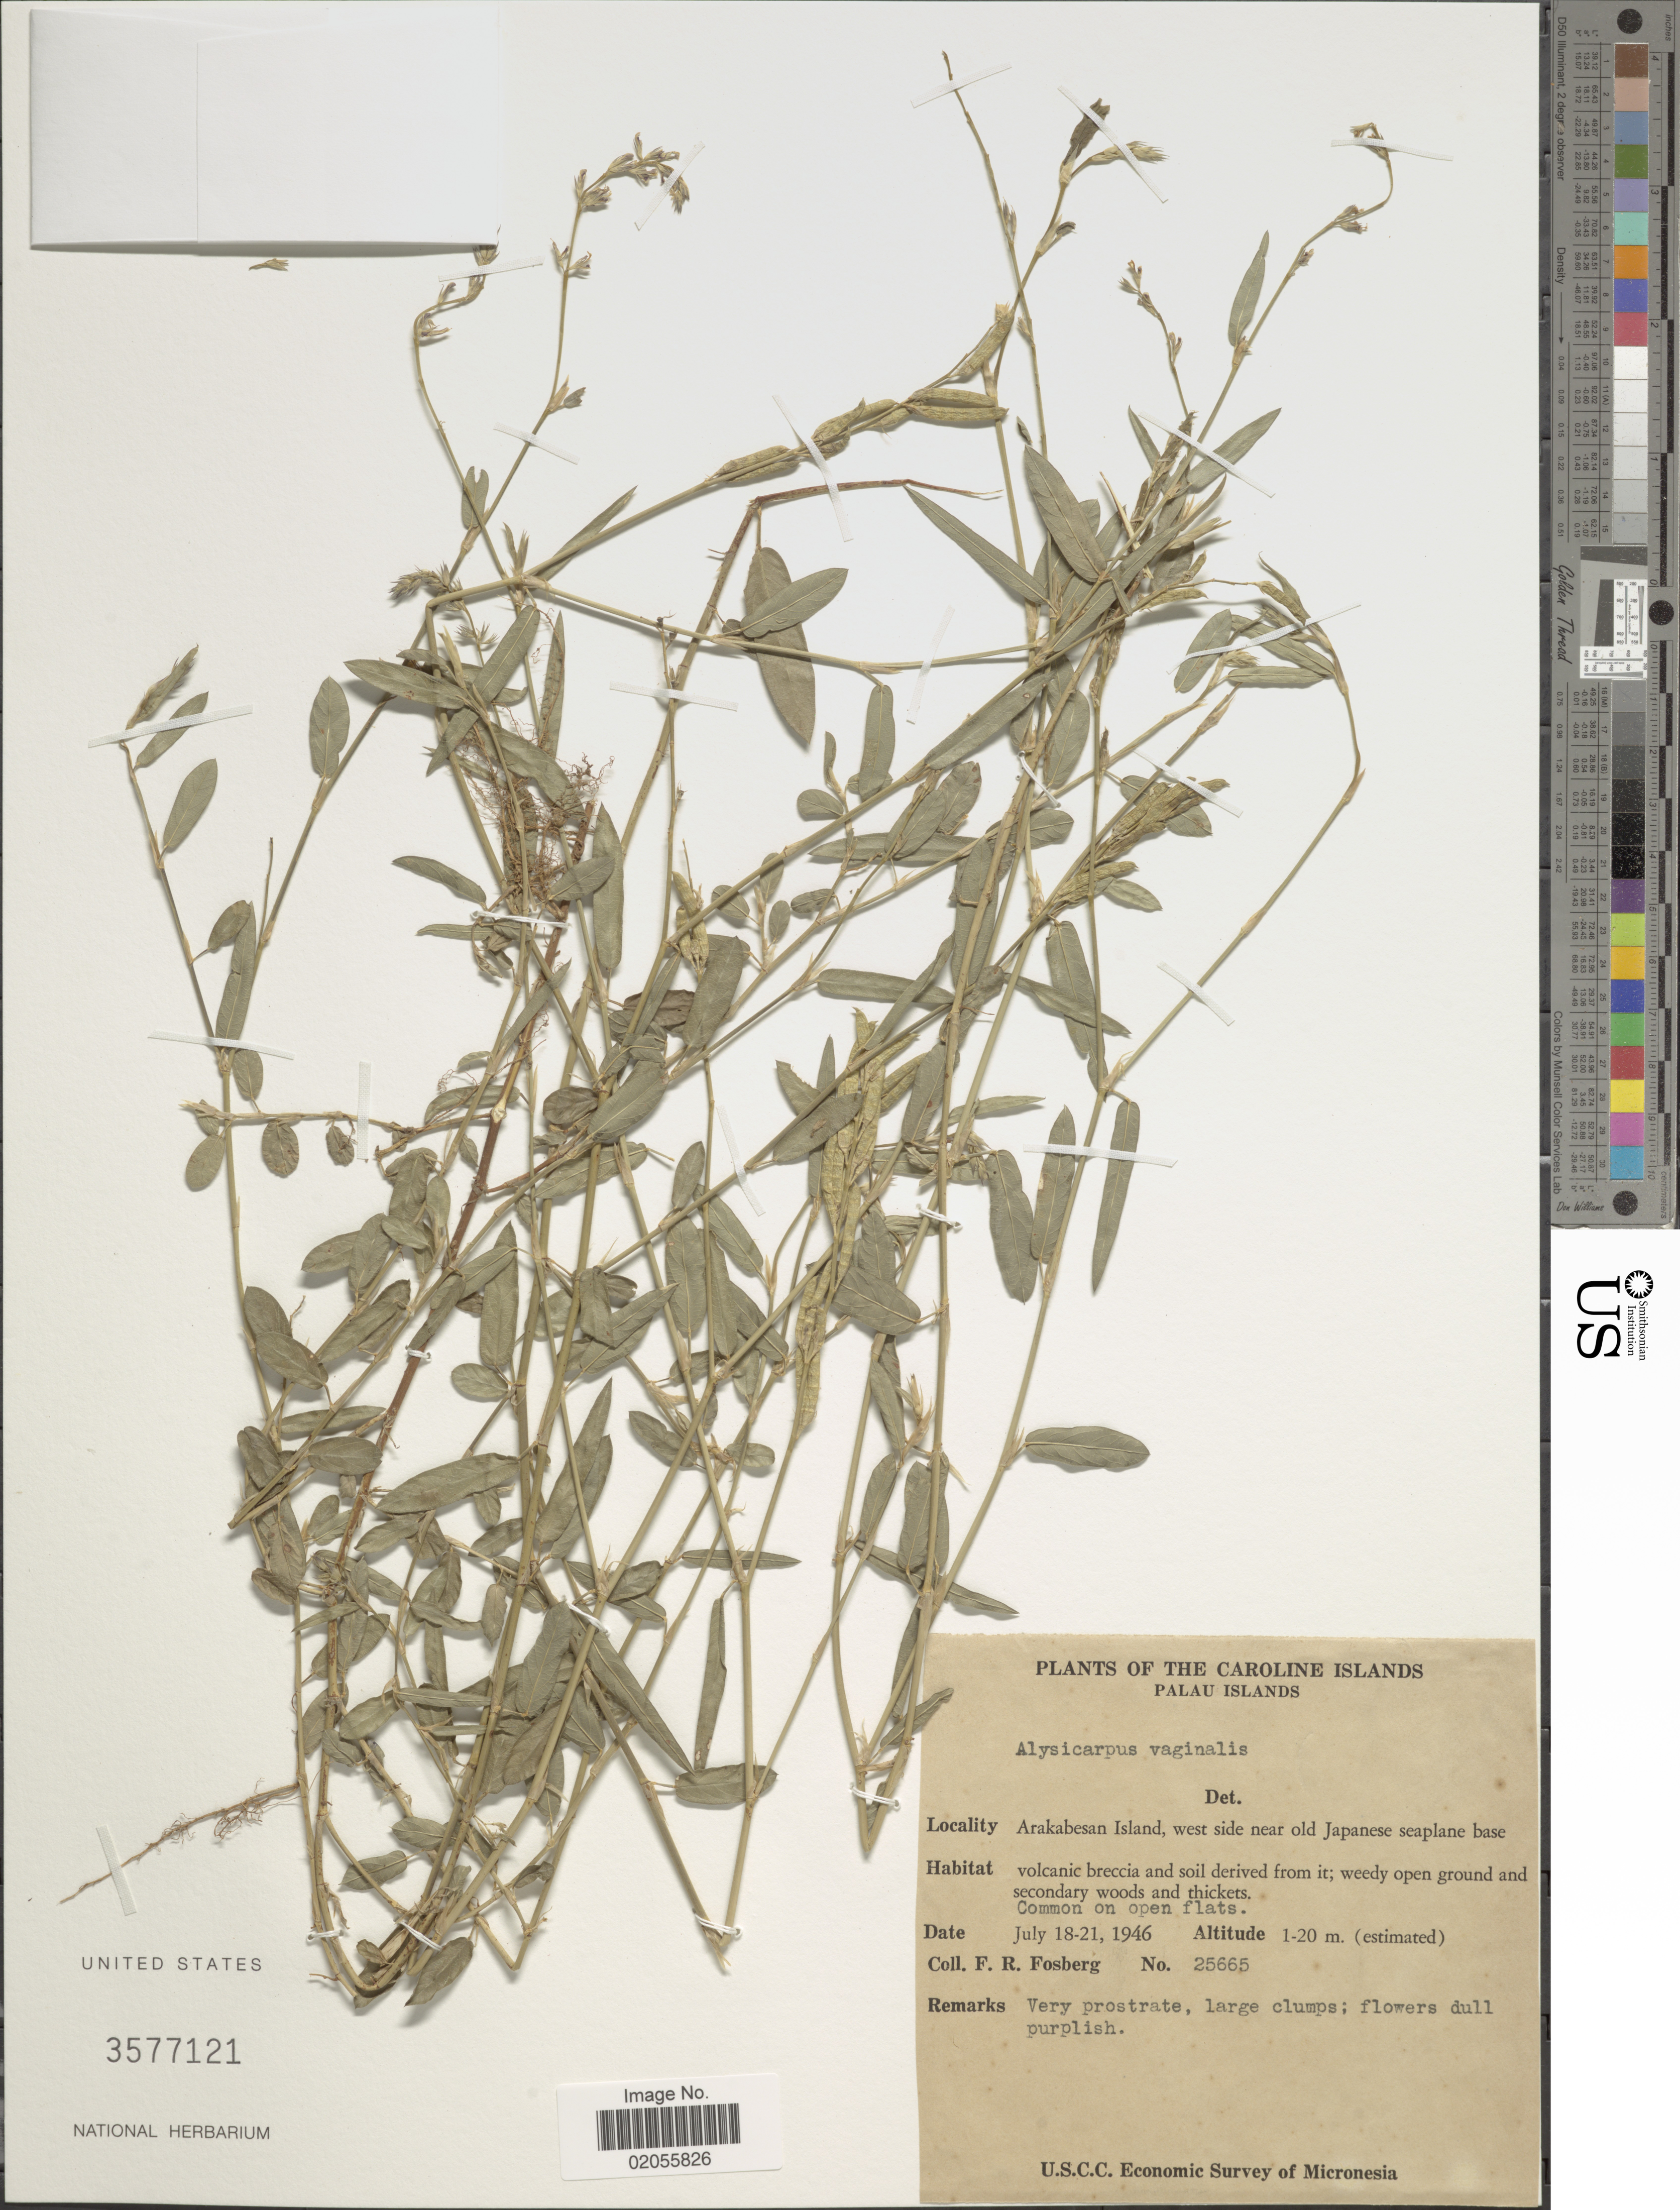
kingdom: Plantae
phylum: Tracheophyta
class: Magnoliopsida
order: Fabales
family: Fabaceae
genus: Alysicarpus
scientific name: Alysicarpus vaginalis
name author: (L.) DC.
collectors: F. R. Fosberg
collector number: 25665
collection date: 1946-07-18/1946-07-21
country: Palau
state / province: Koror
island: Ngerekebesang [Arakabesan]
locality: The Caroline Islands, Palau Islands. Arakabesan Island, west side near old Japanese seaplane base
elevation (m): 1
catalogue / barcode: US 3577121